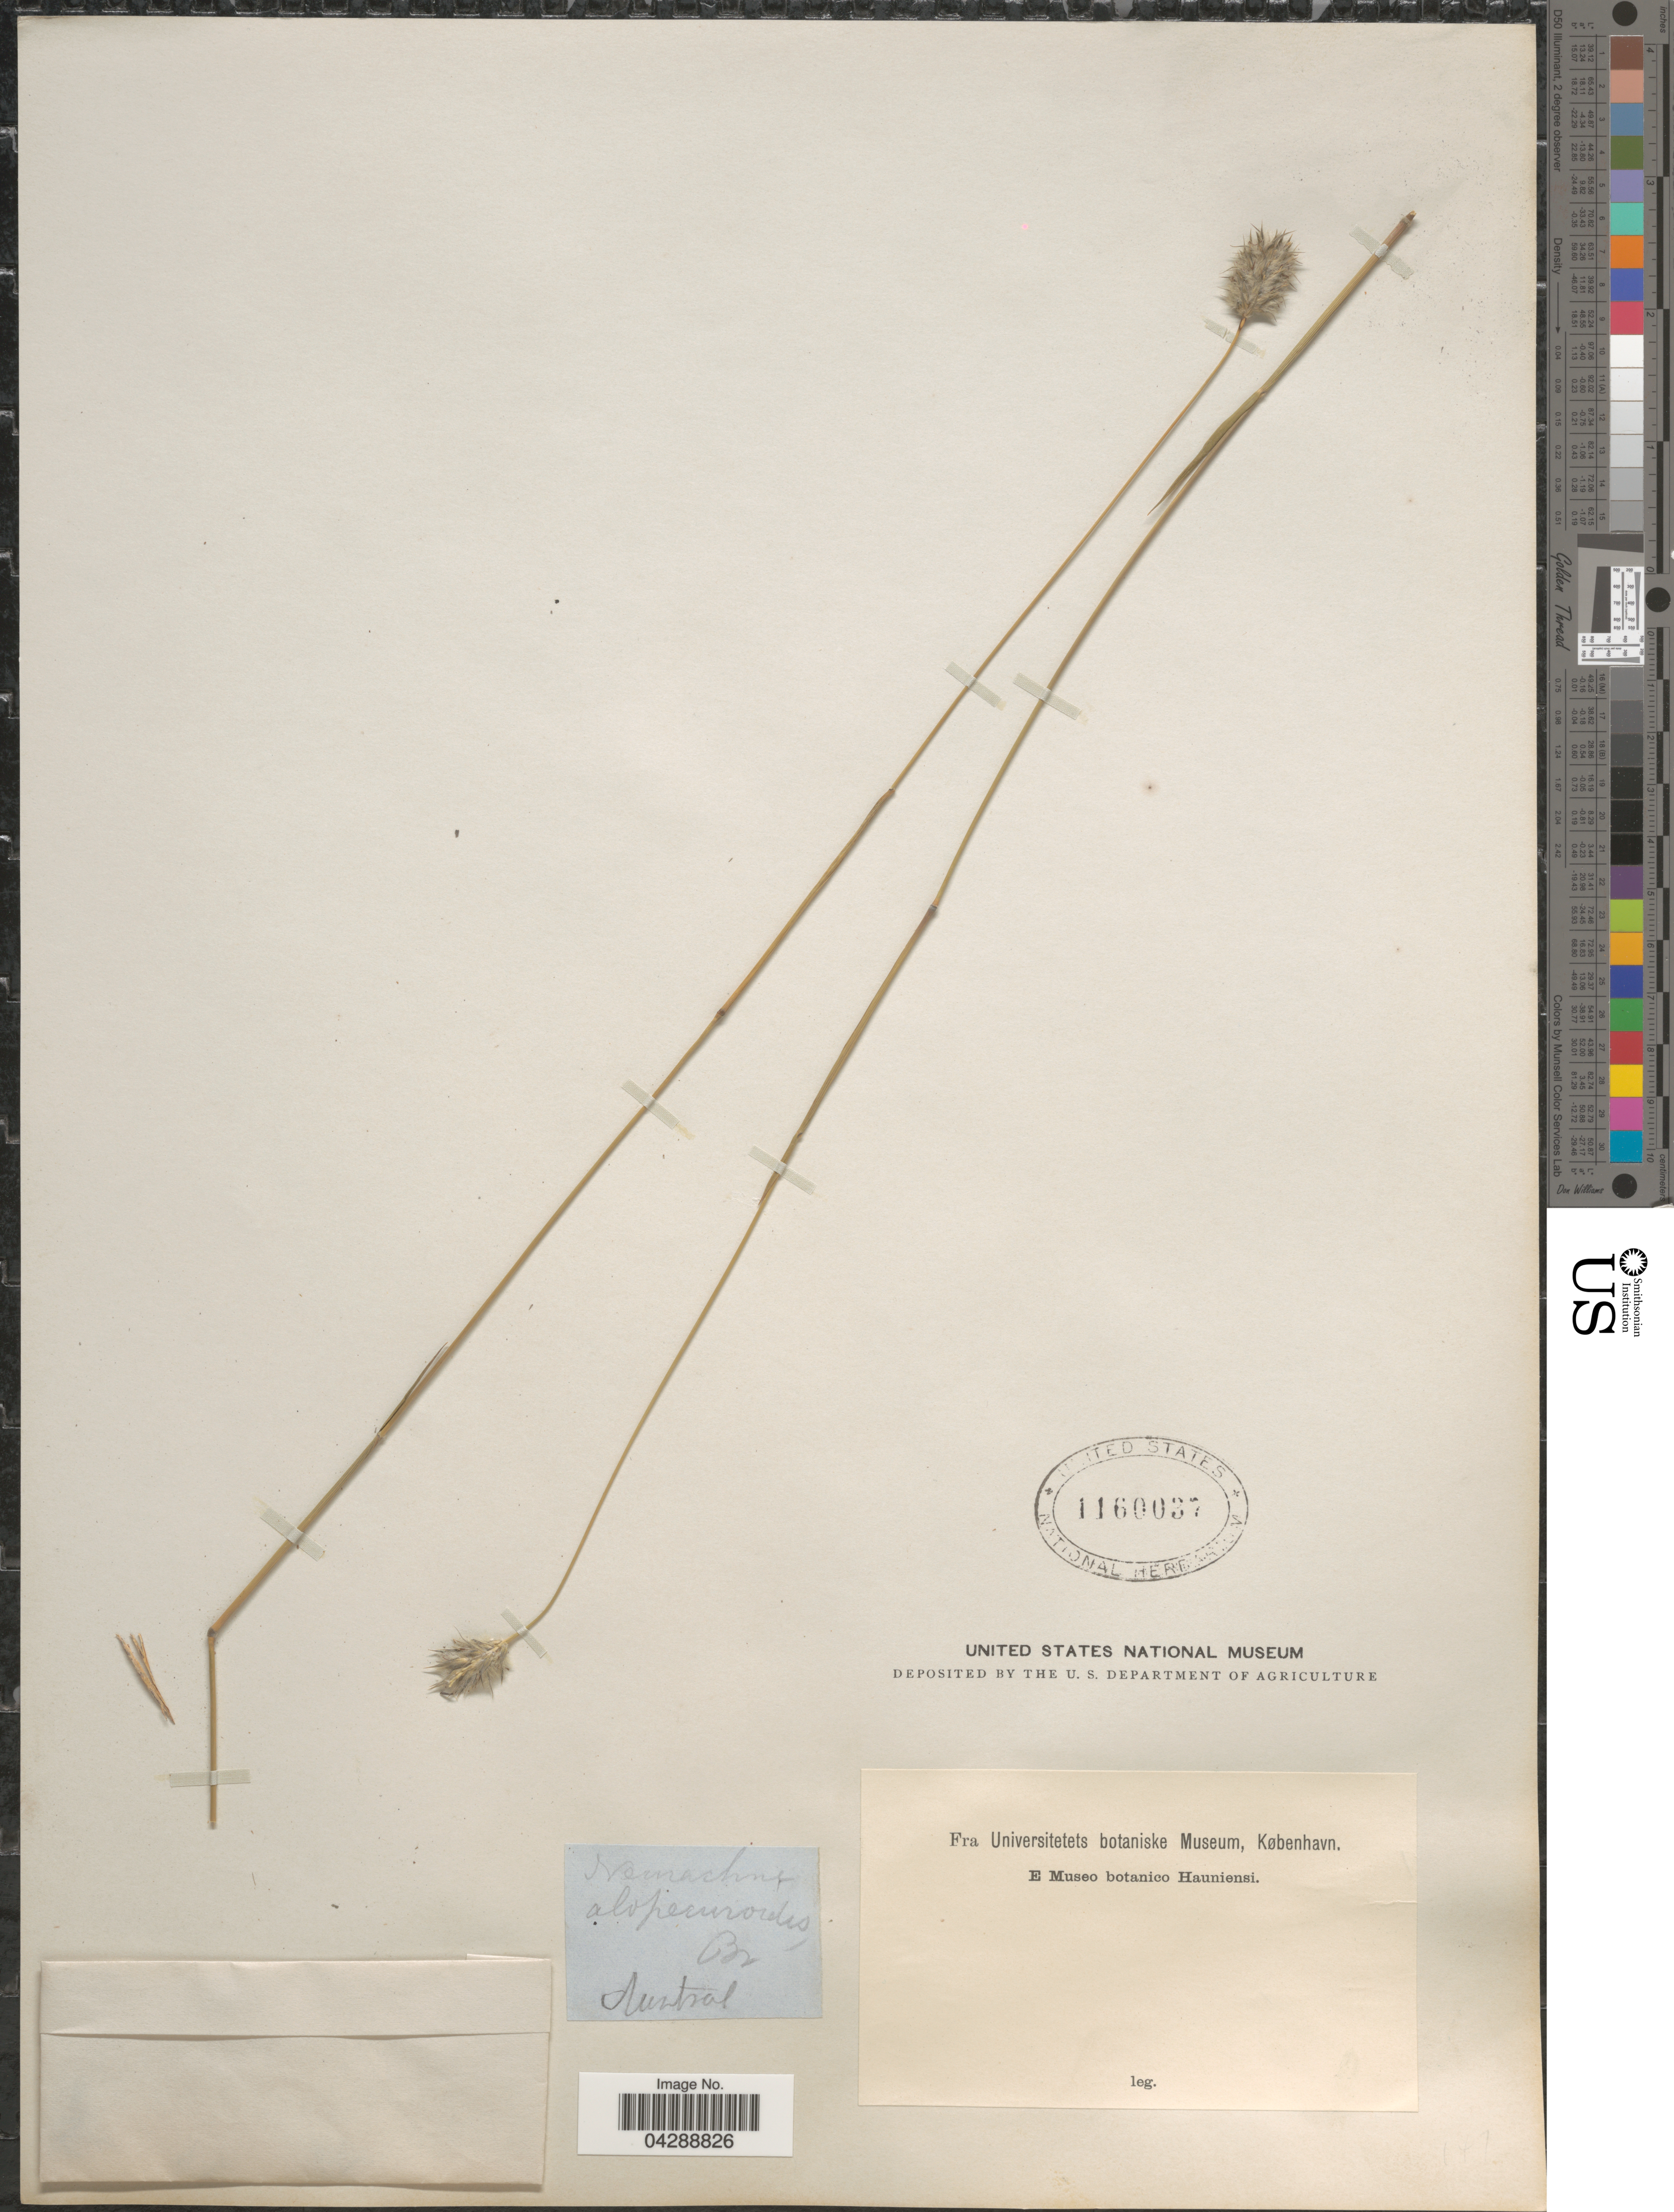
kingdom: Plantae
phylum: Tracheophyta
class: Liliopsida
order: Poales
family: Poaceae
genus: Neurachne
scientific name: Neurachne alopecuroidea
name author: R. Br.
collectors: ex Mus. Bot. Hauniense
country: Australia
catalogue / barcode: US 1160037